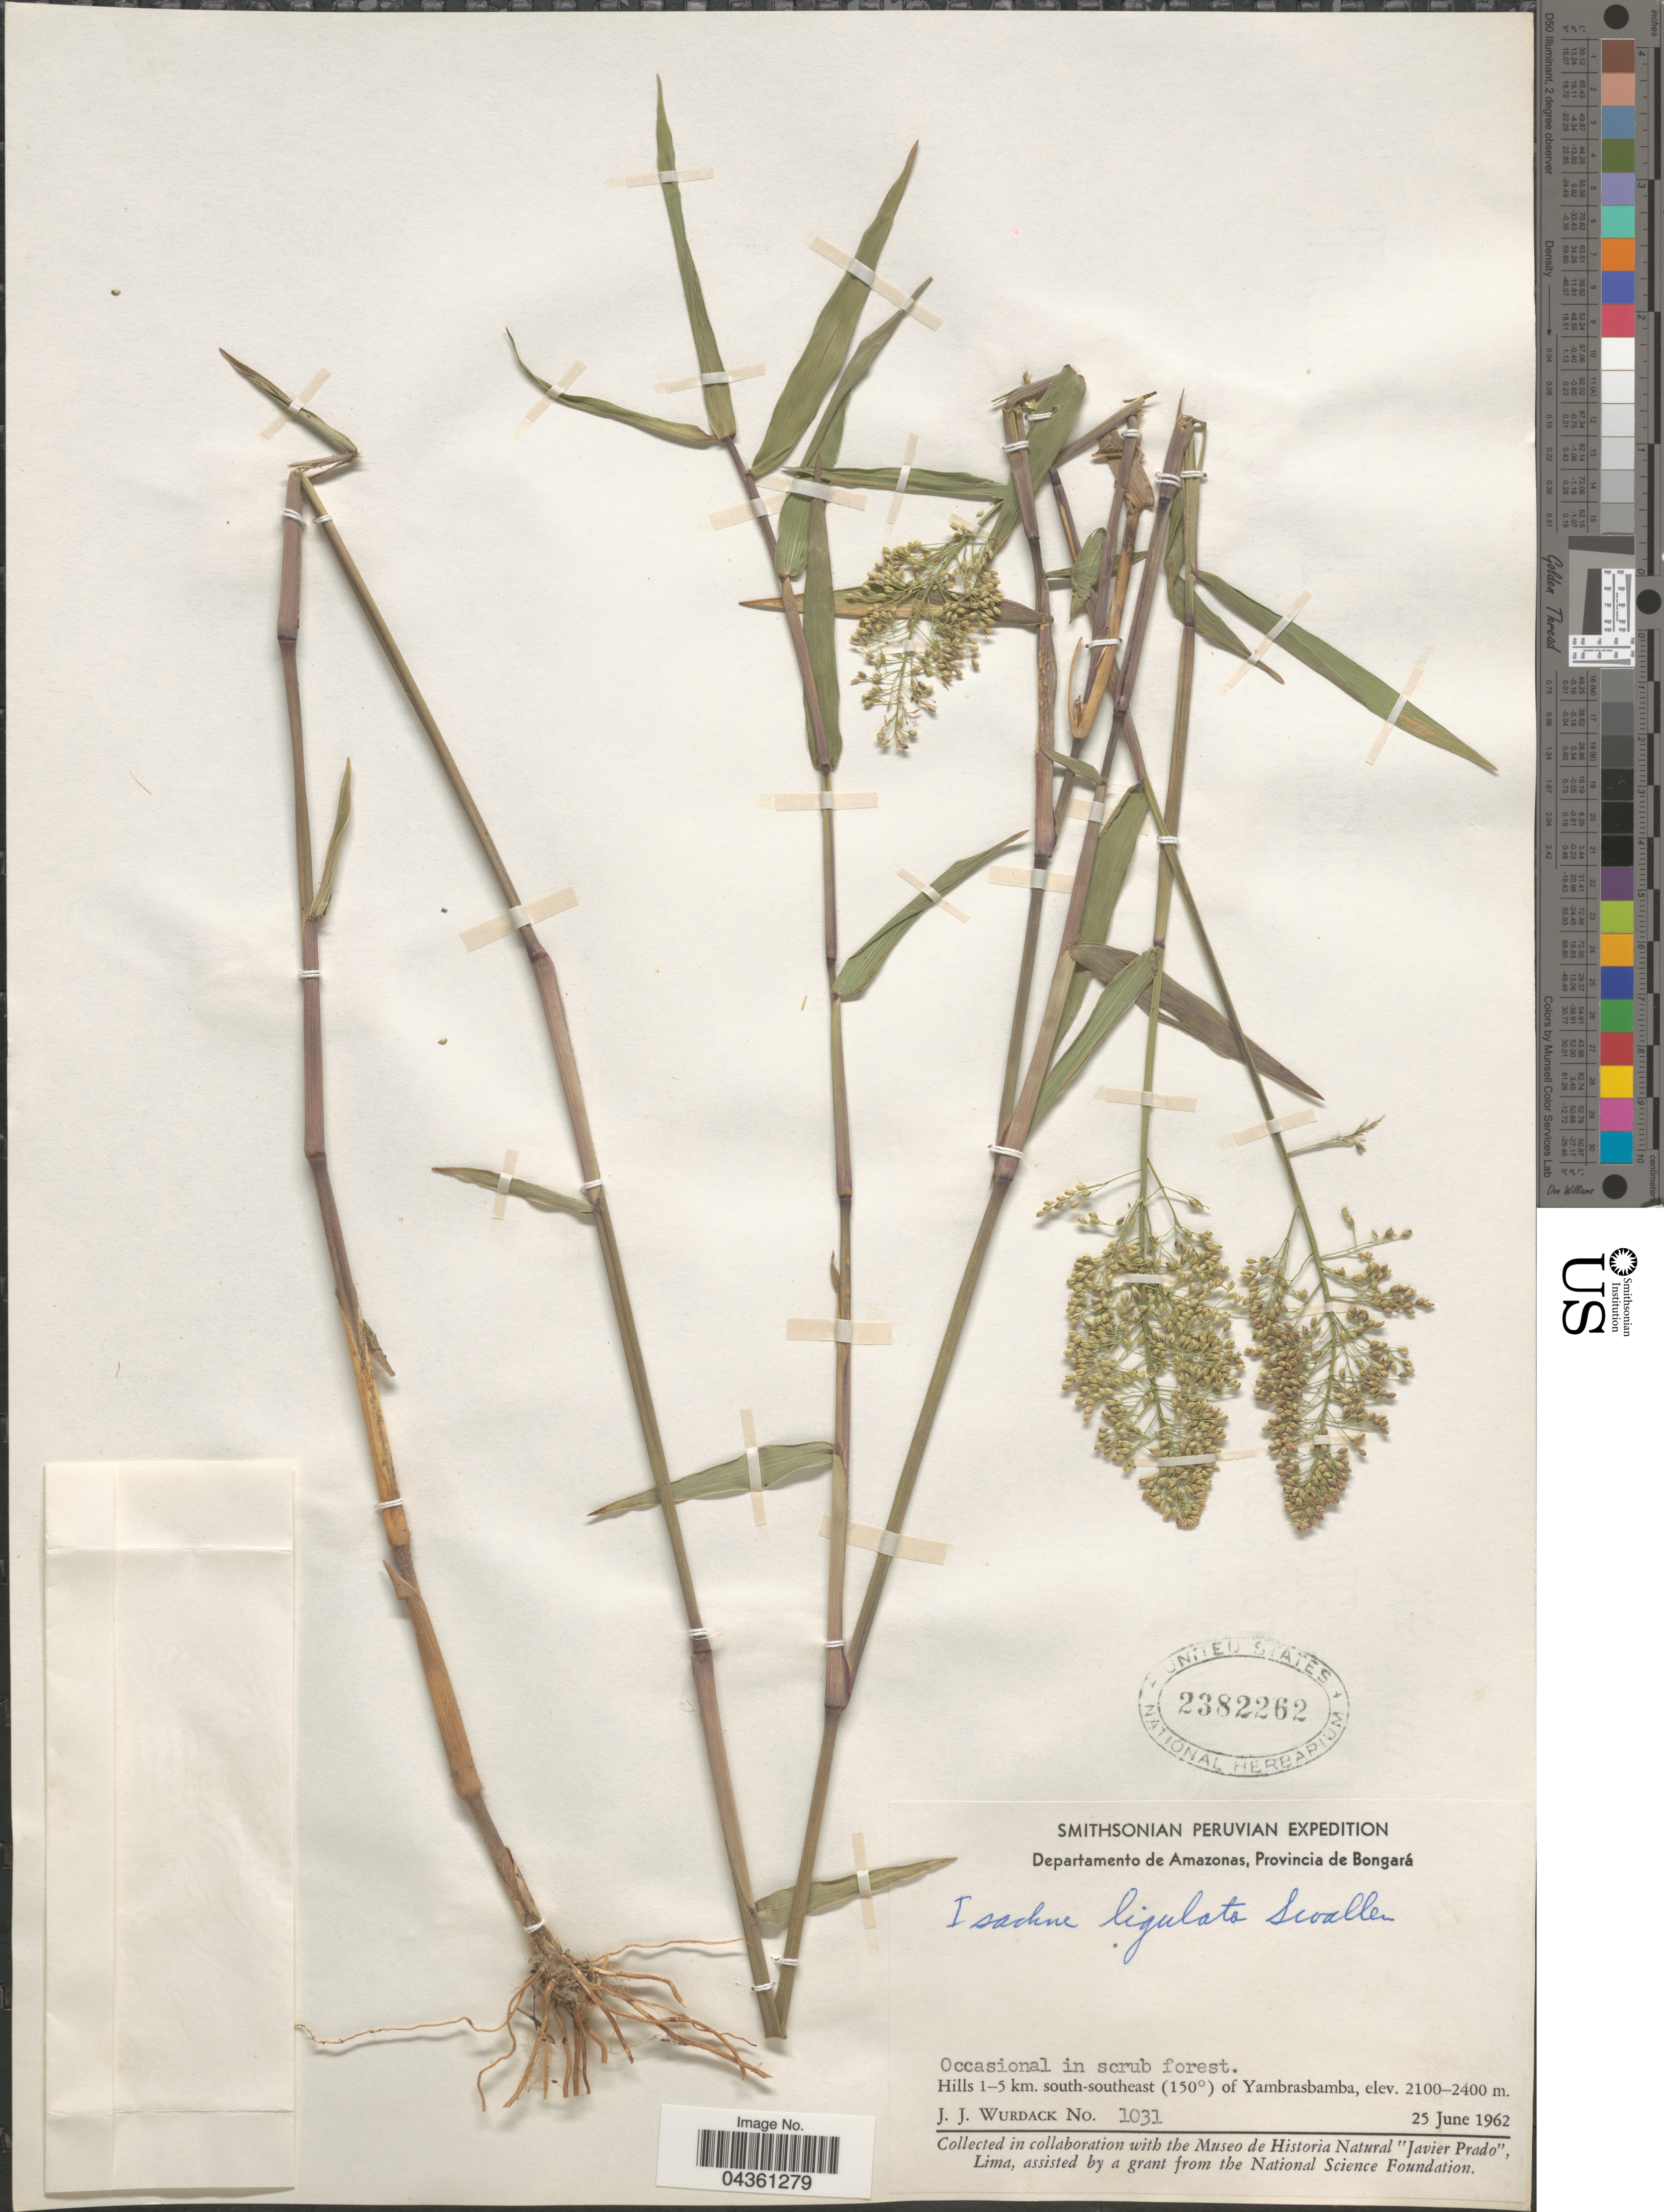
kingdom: Plantae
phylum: Tracheophyta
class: Liliopsida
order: Poales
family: Poaceae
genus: Isachne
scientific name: Isachne ligulata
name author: Swallen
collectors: J. J. Wurdack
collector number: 1031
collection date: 1962-06-25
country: Peru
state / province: Amazonas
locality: Smithsonian Peruvian Expedition. Departamento de Amazonas, Provincia de Bongará. Occasional in scrub forest. Hills 1-5 km. south-southeast (150°) of Yambrasbamba.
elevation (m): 2100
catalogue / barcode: US 2382262